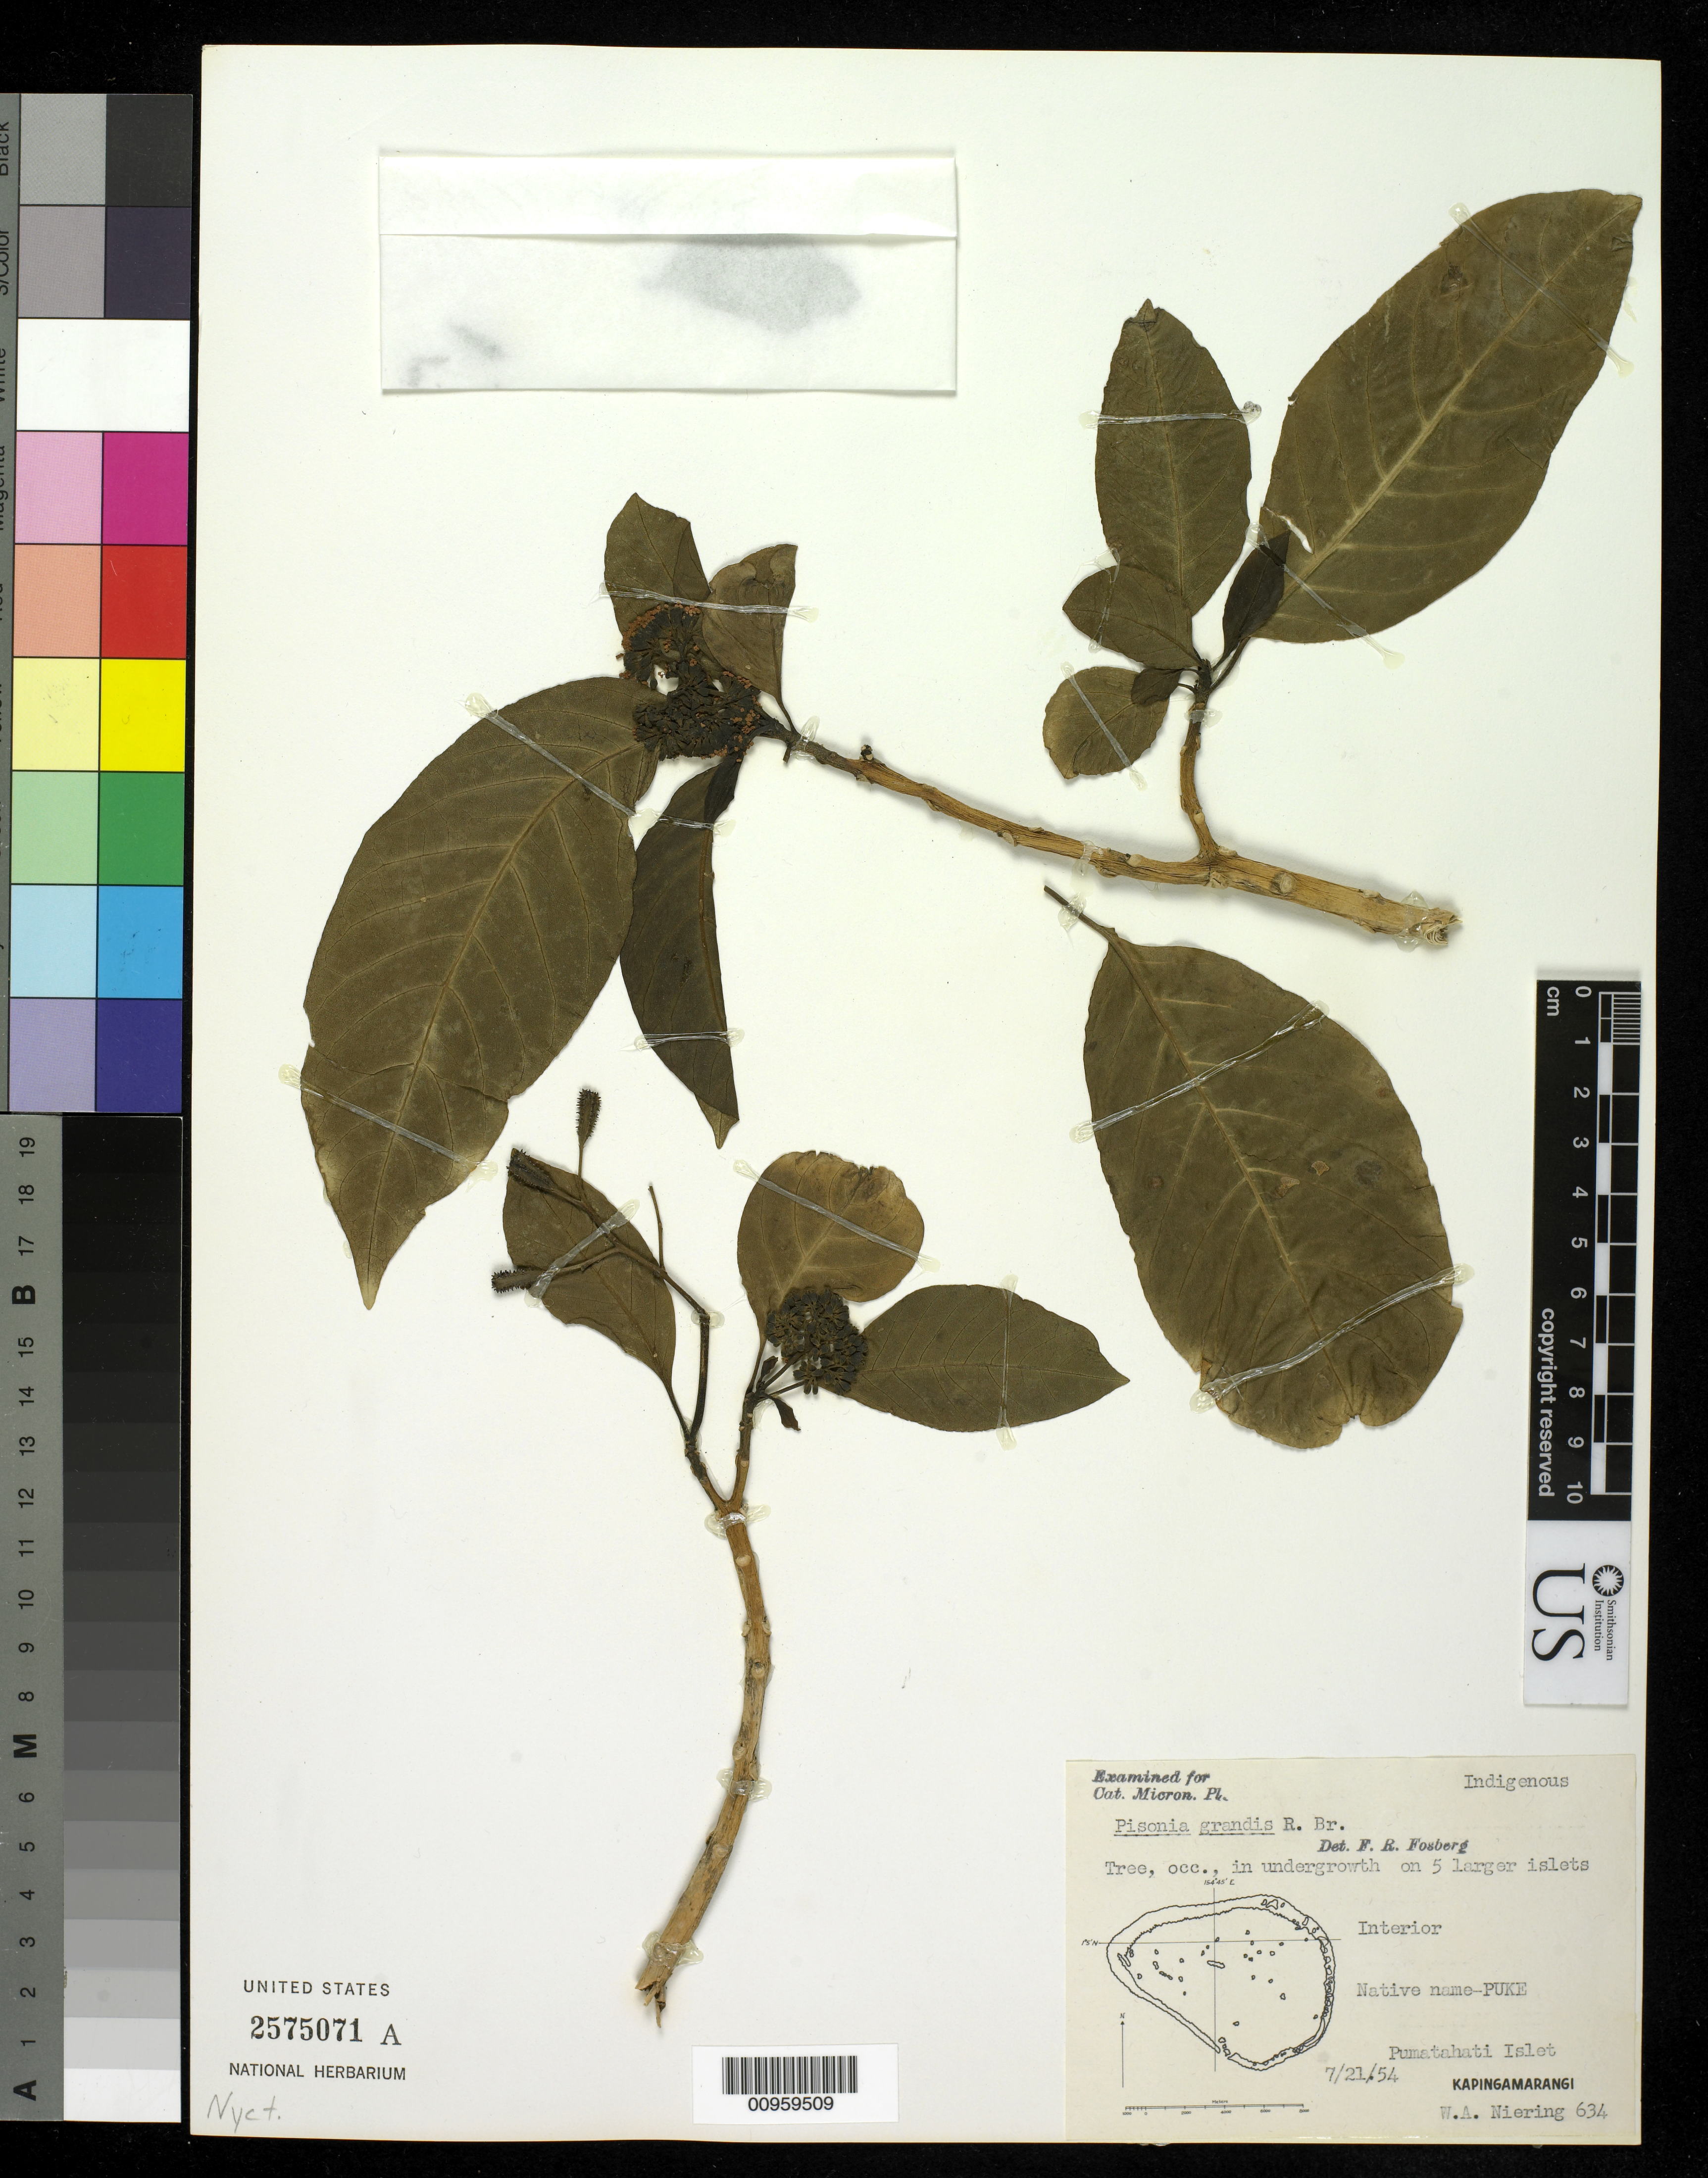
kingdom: Plantae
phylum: Tracheophyta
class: Magnoliopsida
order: Caryophyllales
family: Nyctaginaceae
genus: Pisonia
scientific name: Pisonia grandis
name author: R. Br.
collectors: F. R. Fosberg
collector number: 634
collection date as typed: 21 Jul 1954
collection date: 1954-07-21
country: Micronesia, Federated States of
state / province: Pohnpei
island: Kapingamarangi Atoll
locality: Pumatahati Islet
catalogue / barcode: US 2575071A